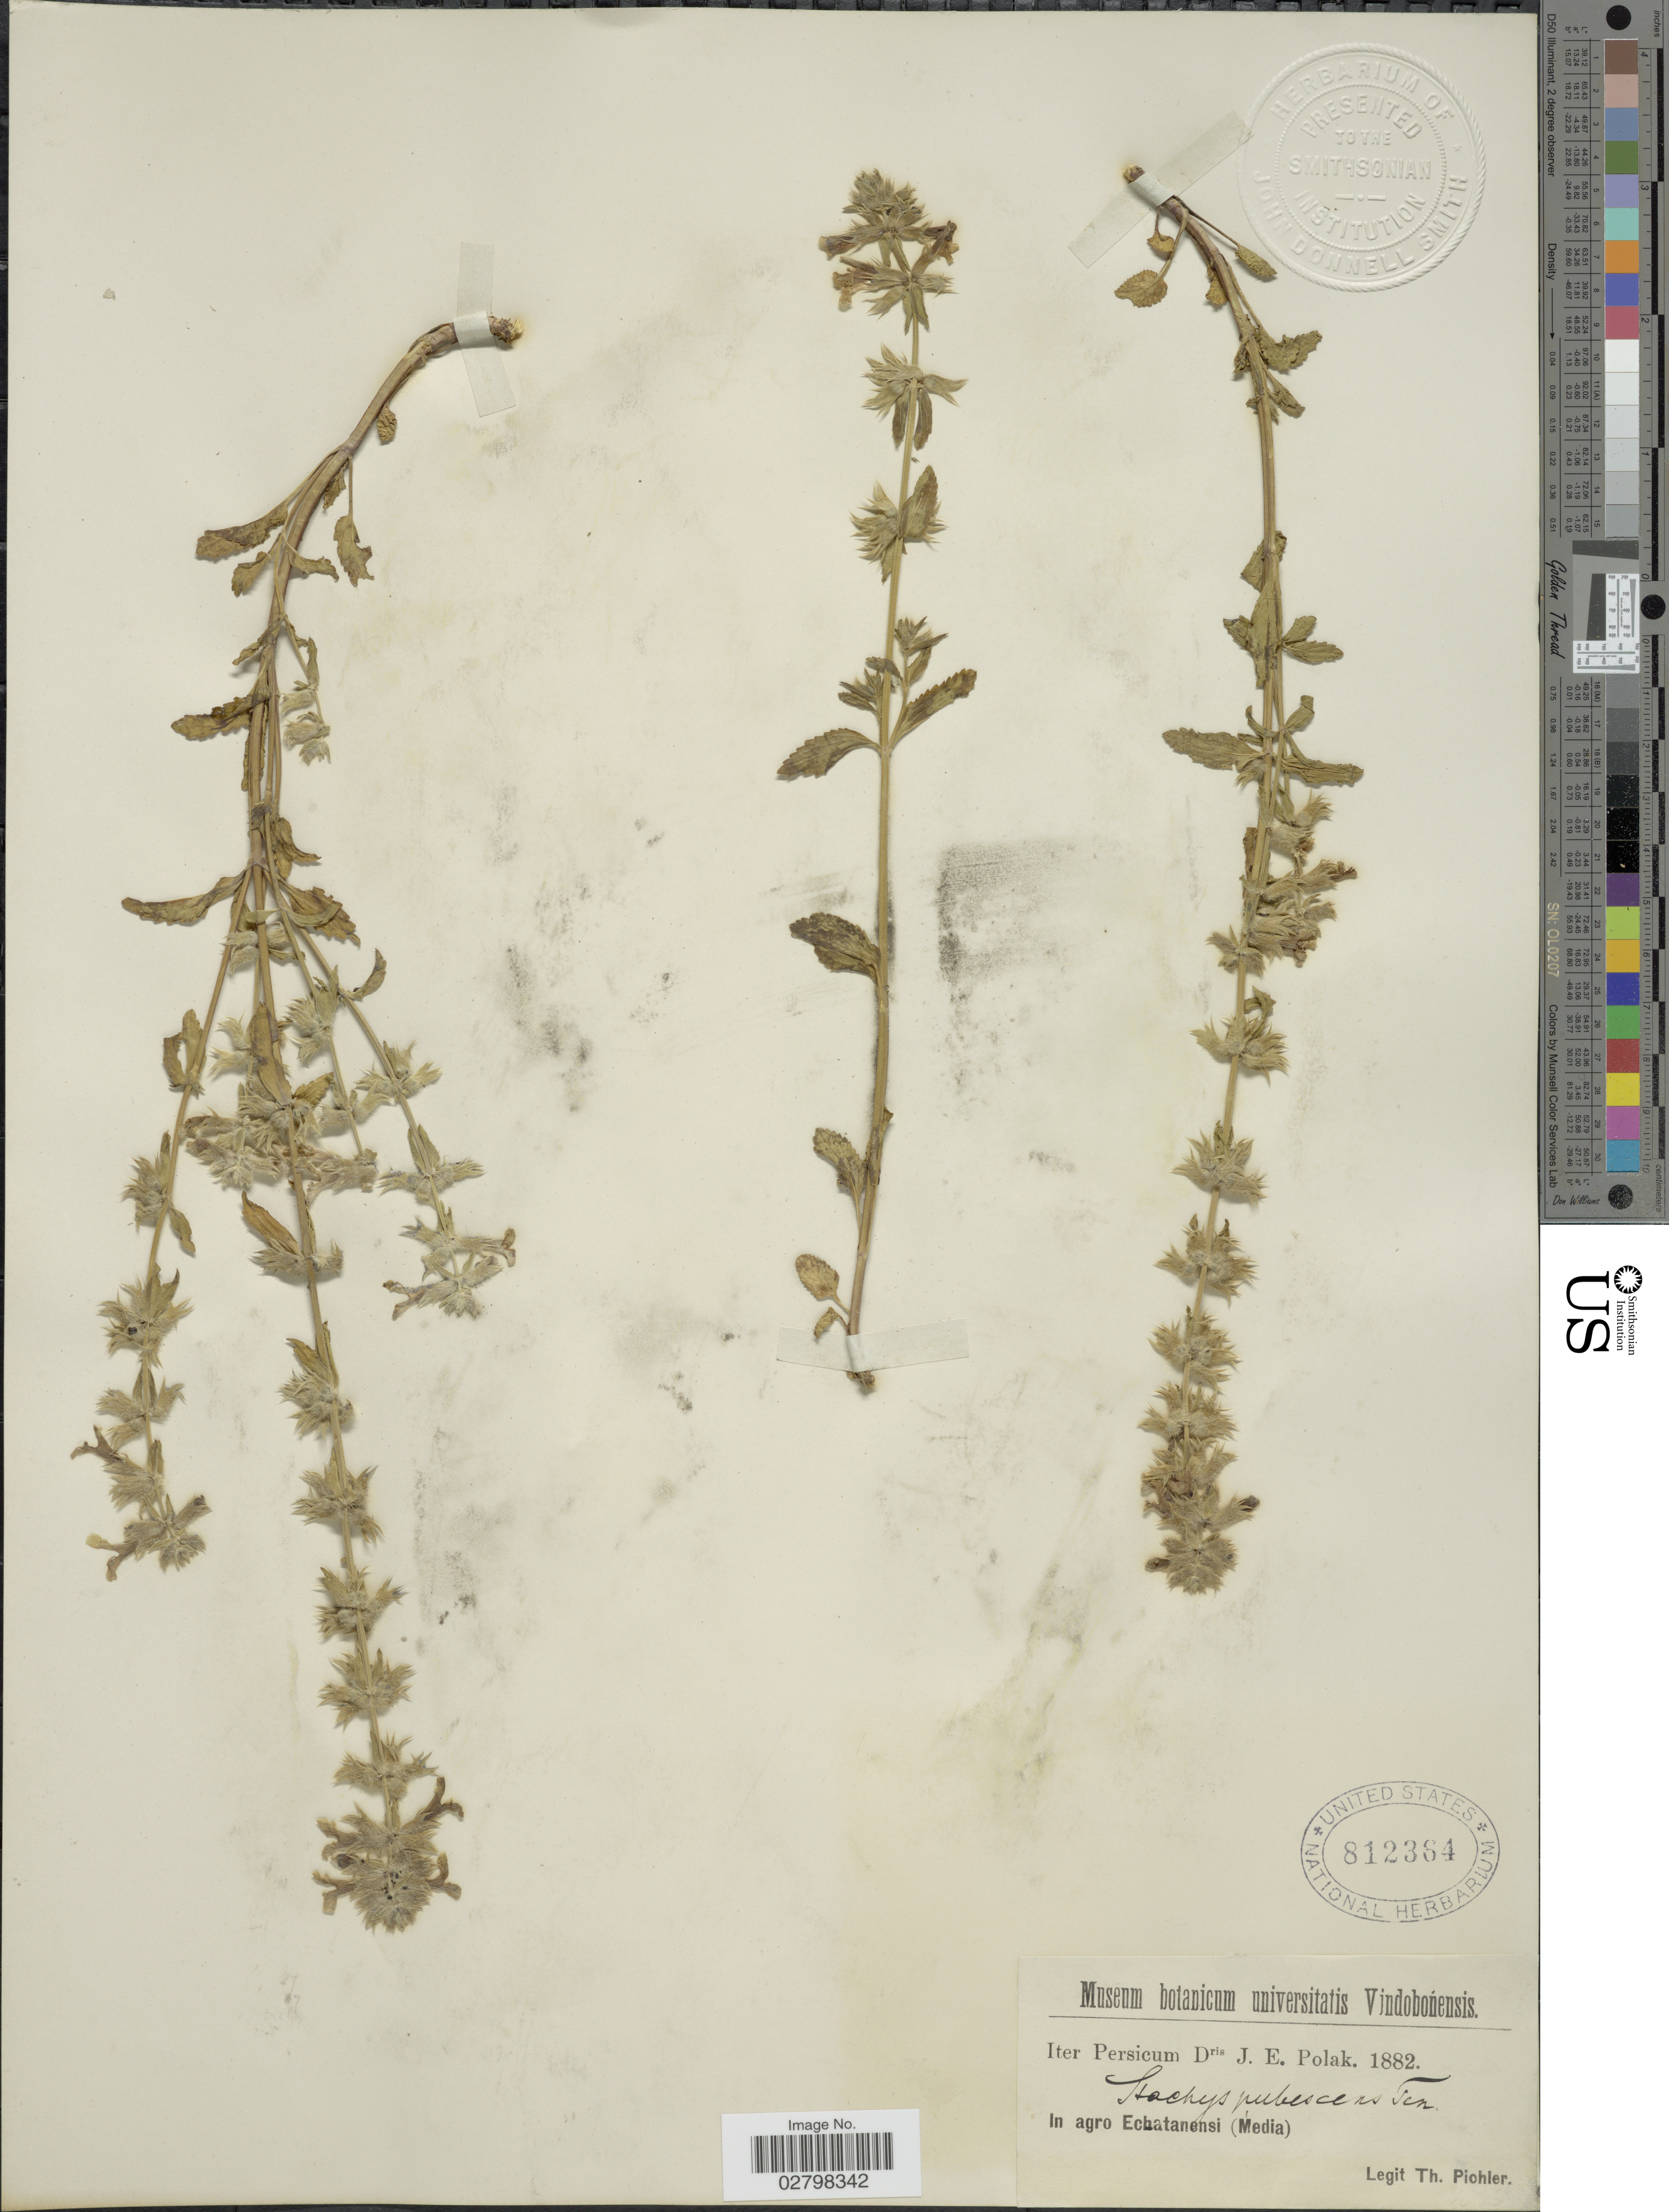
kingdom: Plantae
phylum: Tracheophyta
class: Magnoliopsida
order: Lamiales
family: Lamiaceae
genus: Stachys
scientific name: Stachys pubescens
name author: Ten.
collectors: T. Pichler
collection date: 1882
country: Iran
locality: Iter Persicum. In agro Ecbatanensi (Media).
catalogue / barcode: US 812364